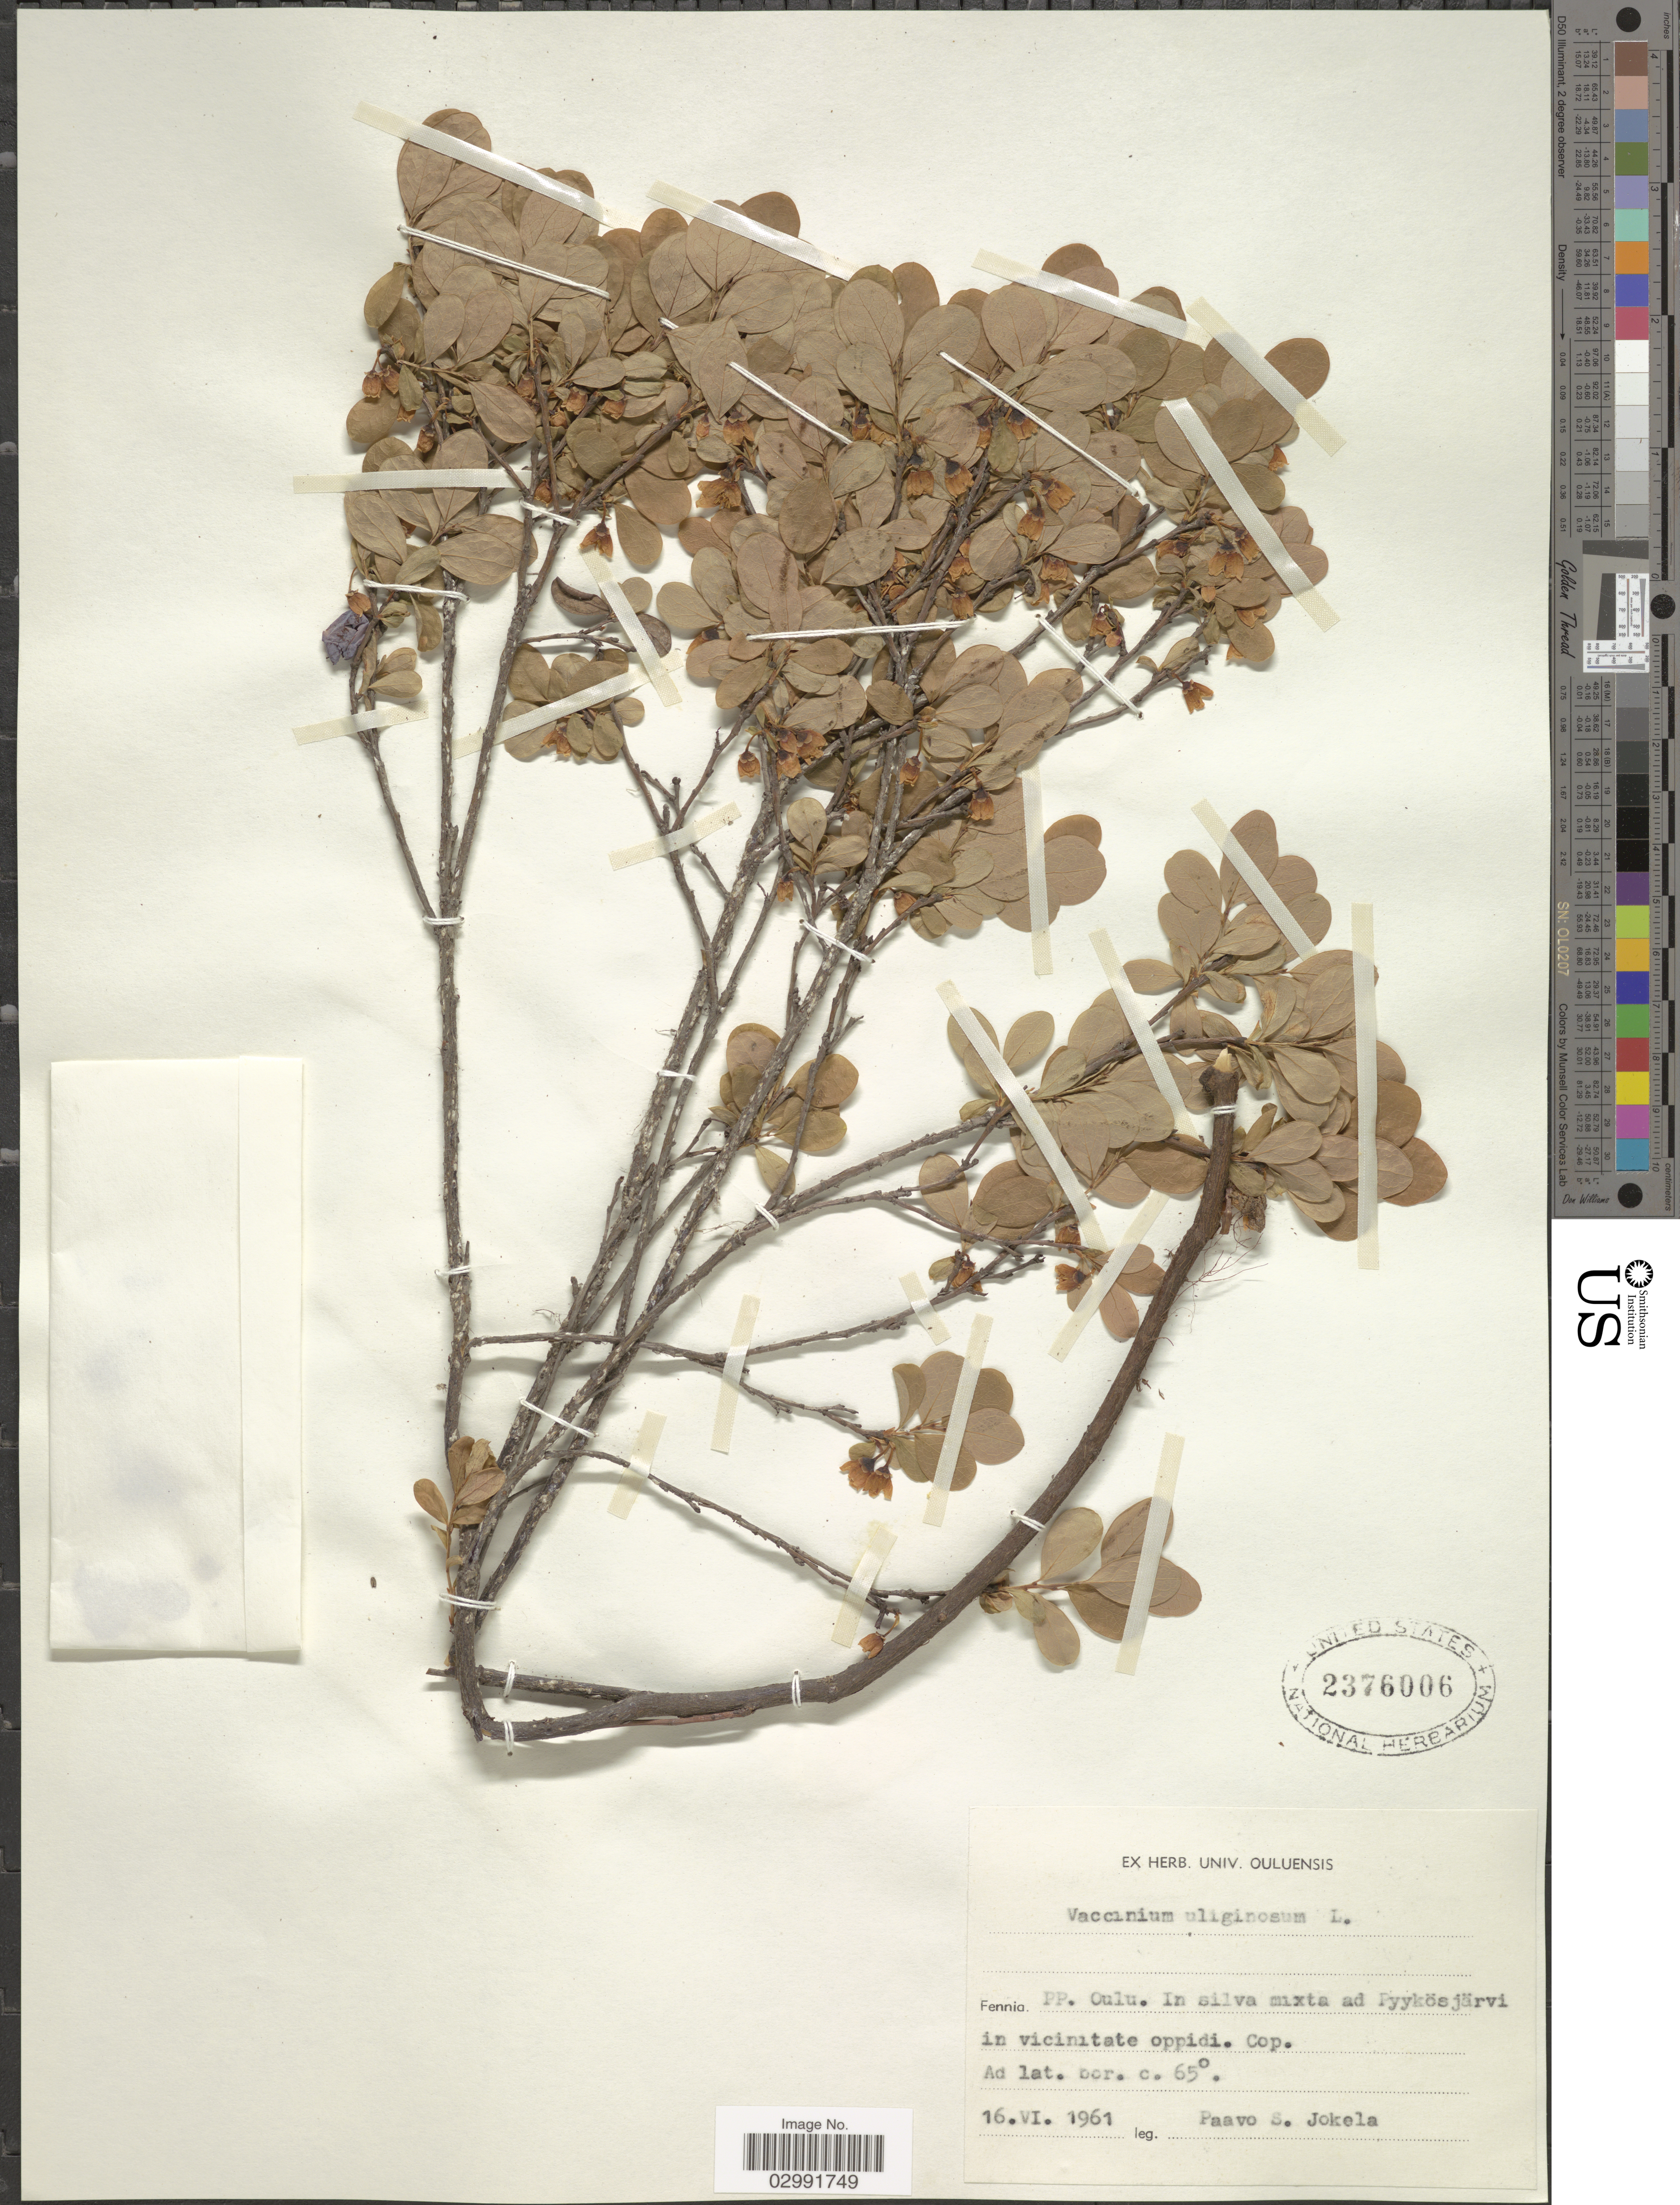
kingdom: Plantae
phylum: Tracheophyta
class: Magnoliopsida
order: Ericales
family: Ericaceae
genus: Vaccinium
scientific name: Vaccinium uliginosum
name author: L.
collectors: P. Jokela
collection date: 1961-06-16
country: Finland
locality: Fennia. PP. Oulu. In silva mixta ad Pyykösjärvi in vicinitate oppidi. Cop.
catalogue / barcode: US 2376006